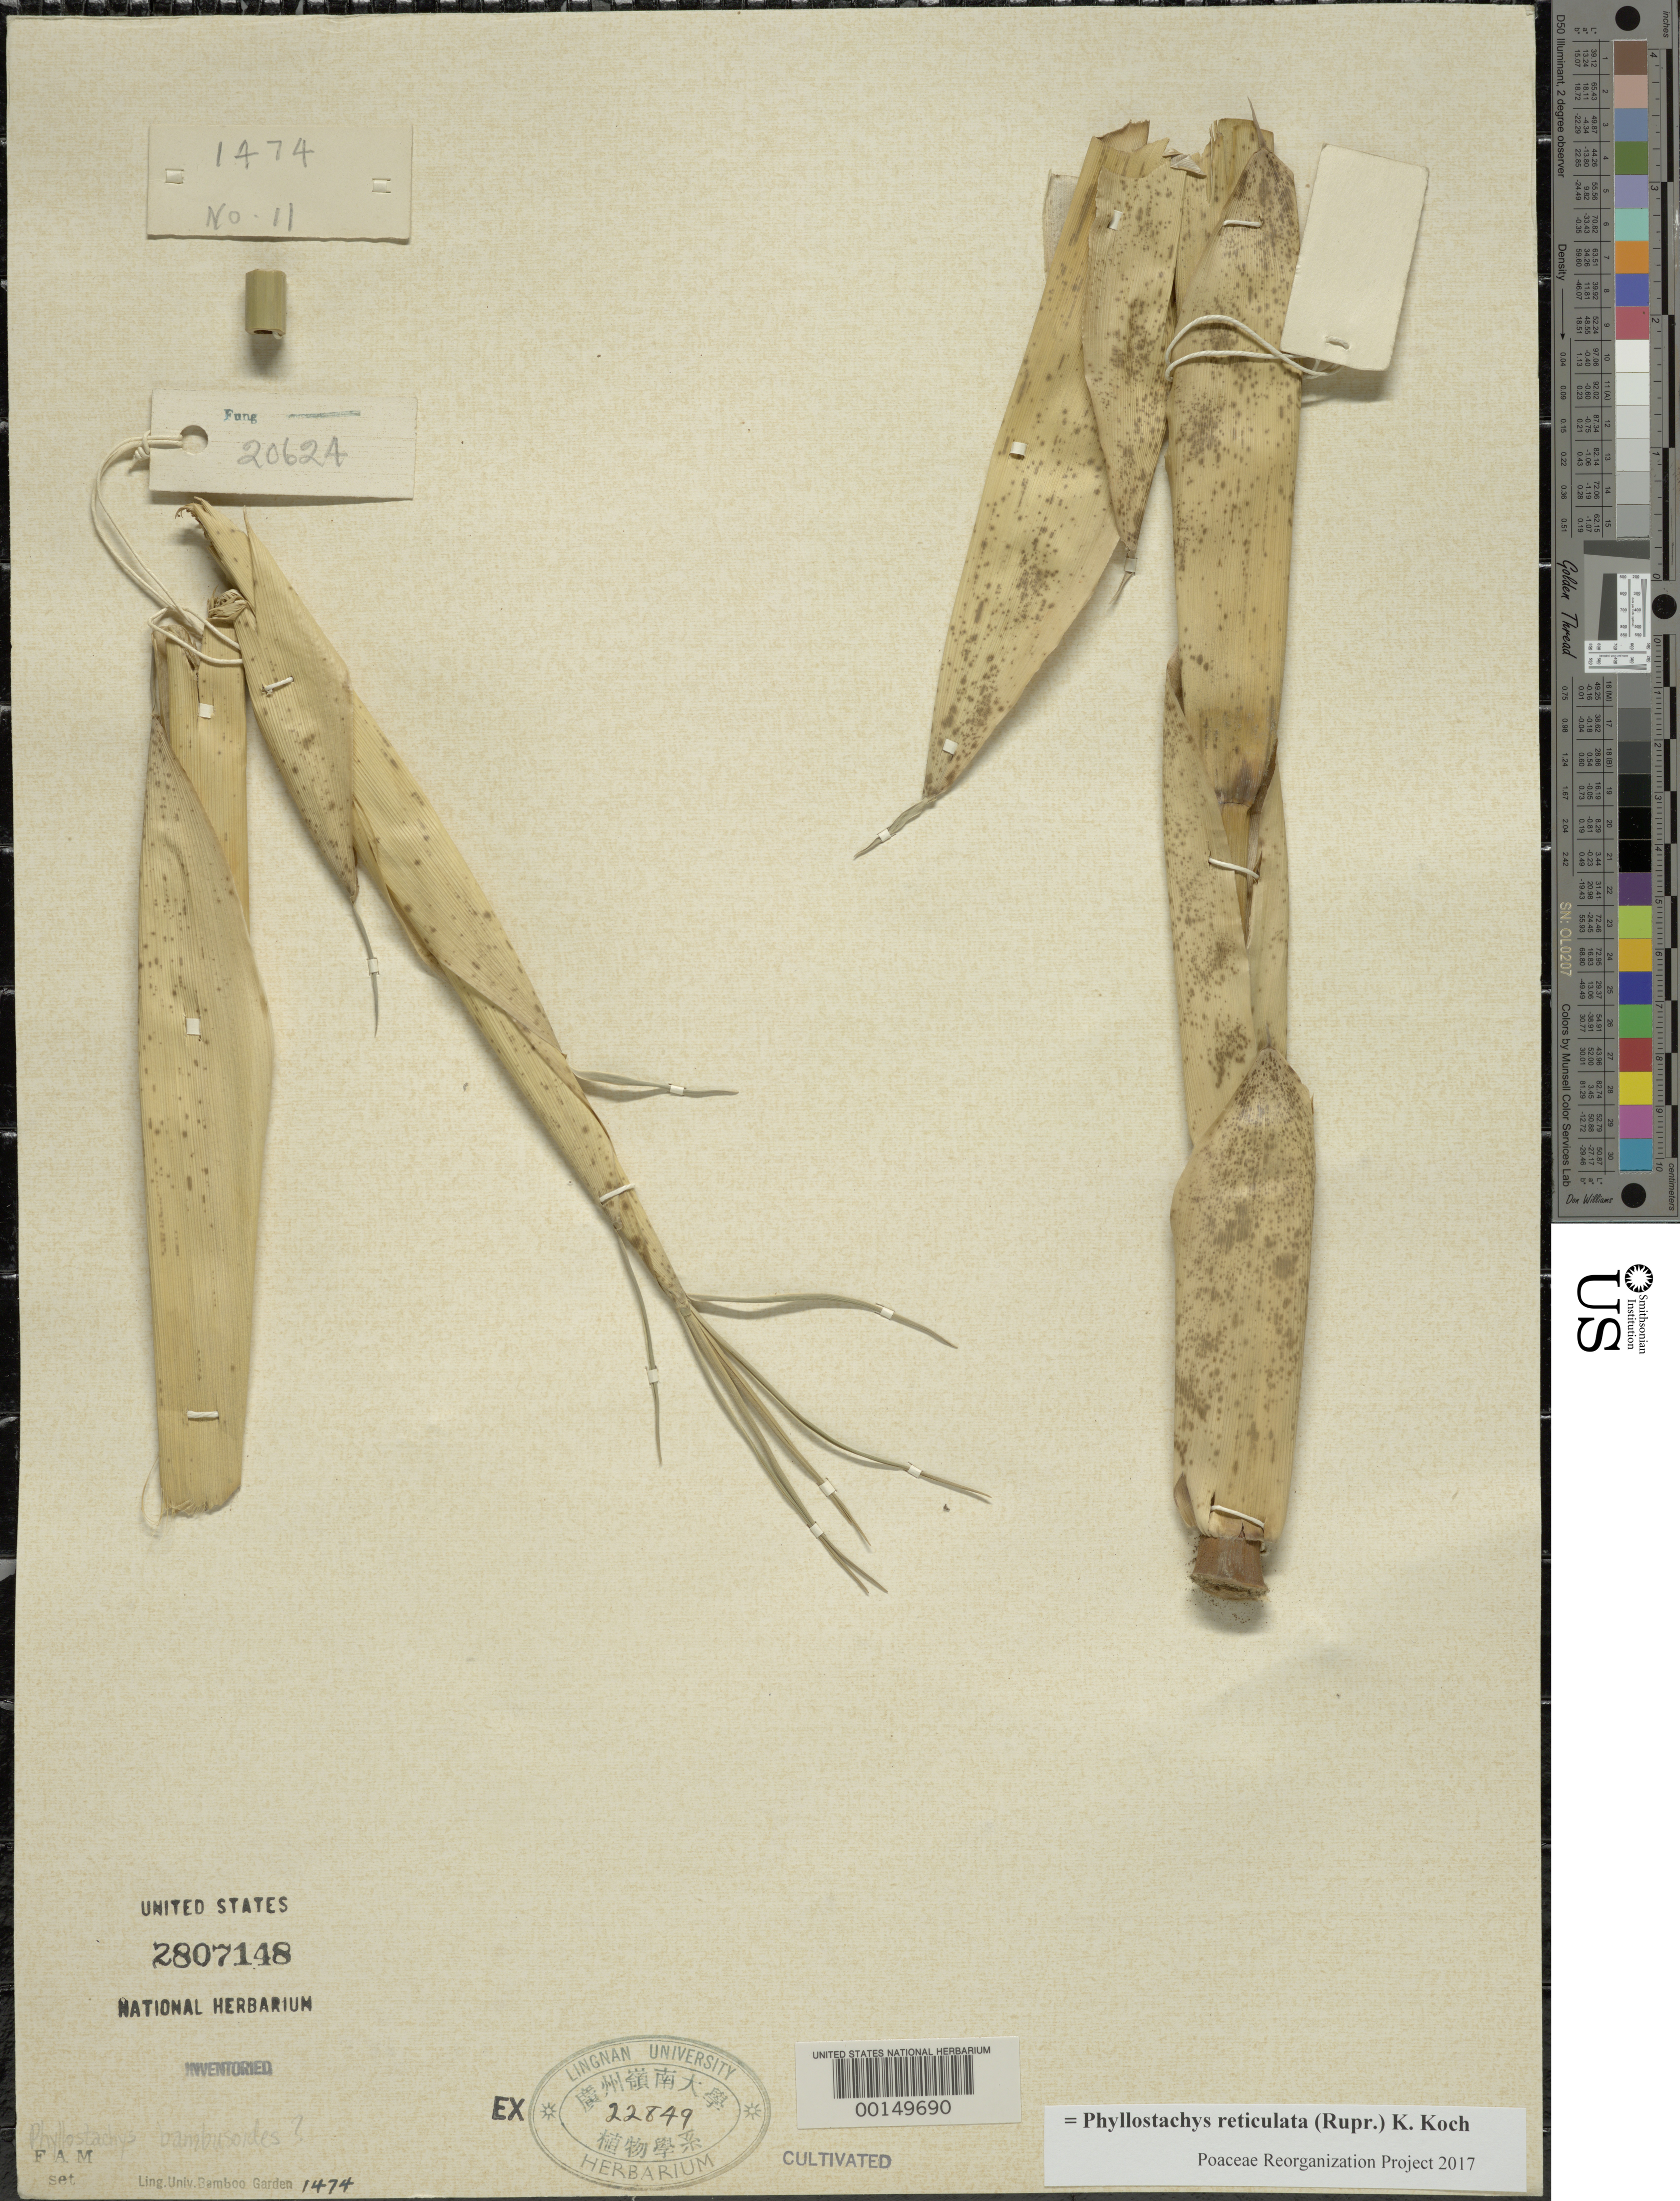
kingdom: Plantae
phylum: Tracheophyta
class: Liliopsida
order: Poales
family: Poaceae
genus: Phyllostachys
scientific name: Phyllostachys reticulata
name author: (Rupr.) K. Koch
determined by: Poaceae Reorganization Project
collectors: H. L. Fung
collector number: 20624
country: China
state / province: Guangdong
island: Honam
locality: Lingnan university bamboo garden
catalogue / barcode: US 2807148